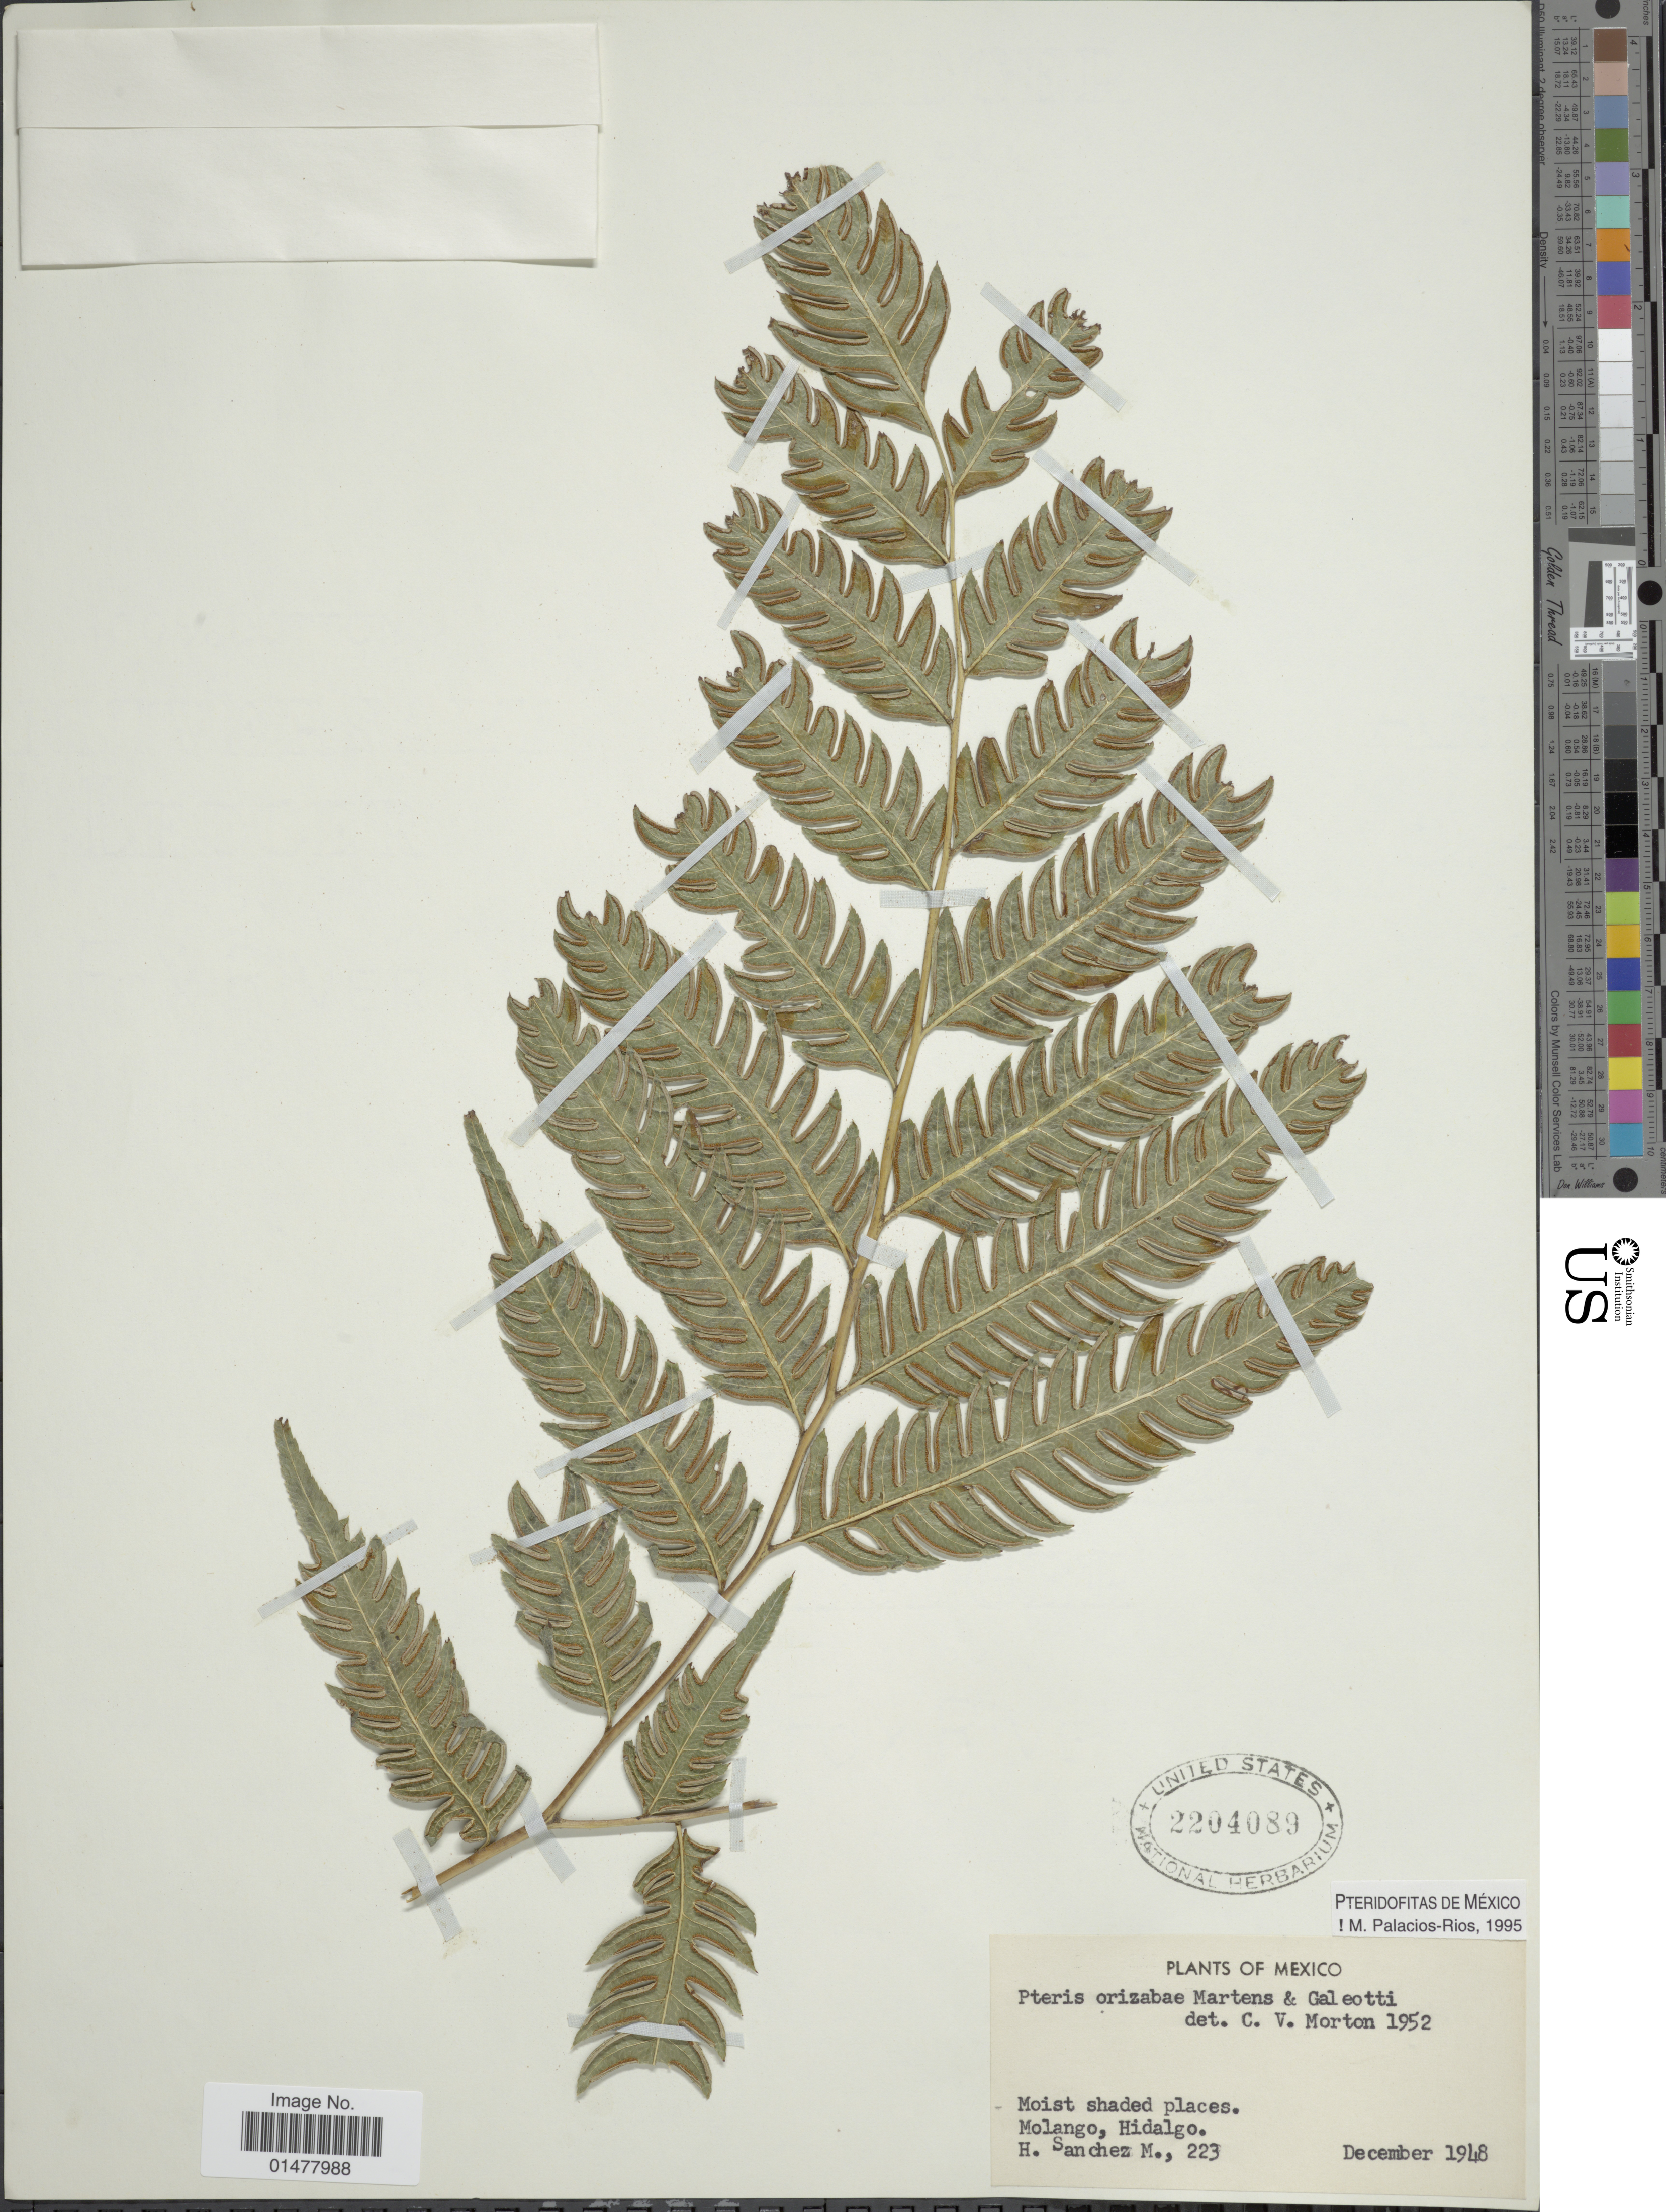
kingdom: Plantae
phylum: Tracheophyta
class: Polypodiopsida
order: Polypodiales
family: Pteridaceae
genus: Pteris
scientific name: Pteris orizabae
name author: M. Martens & Galeotti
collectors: H. Sánchez-Mejorada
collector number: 223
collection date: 1948-12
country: Mexico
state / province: Hidalgo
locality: Plants of Mexico, Moist shaded places, Molango, Hidalgo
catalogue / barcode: US 2204089